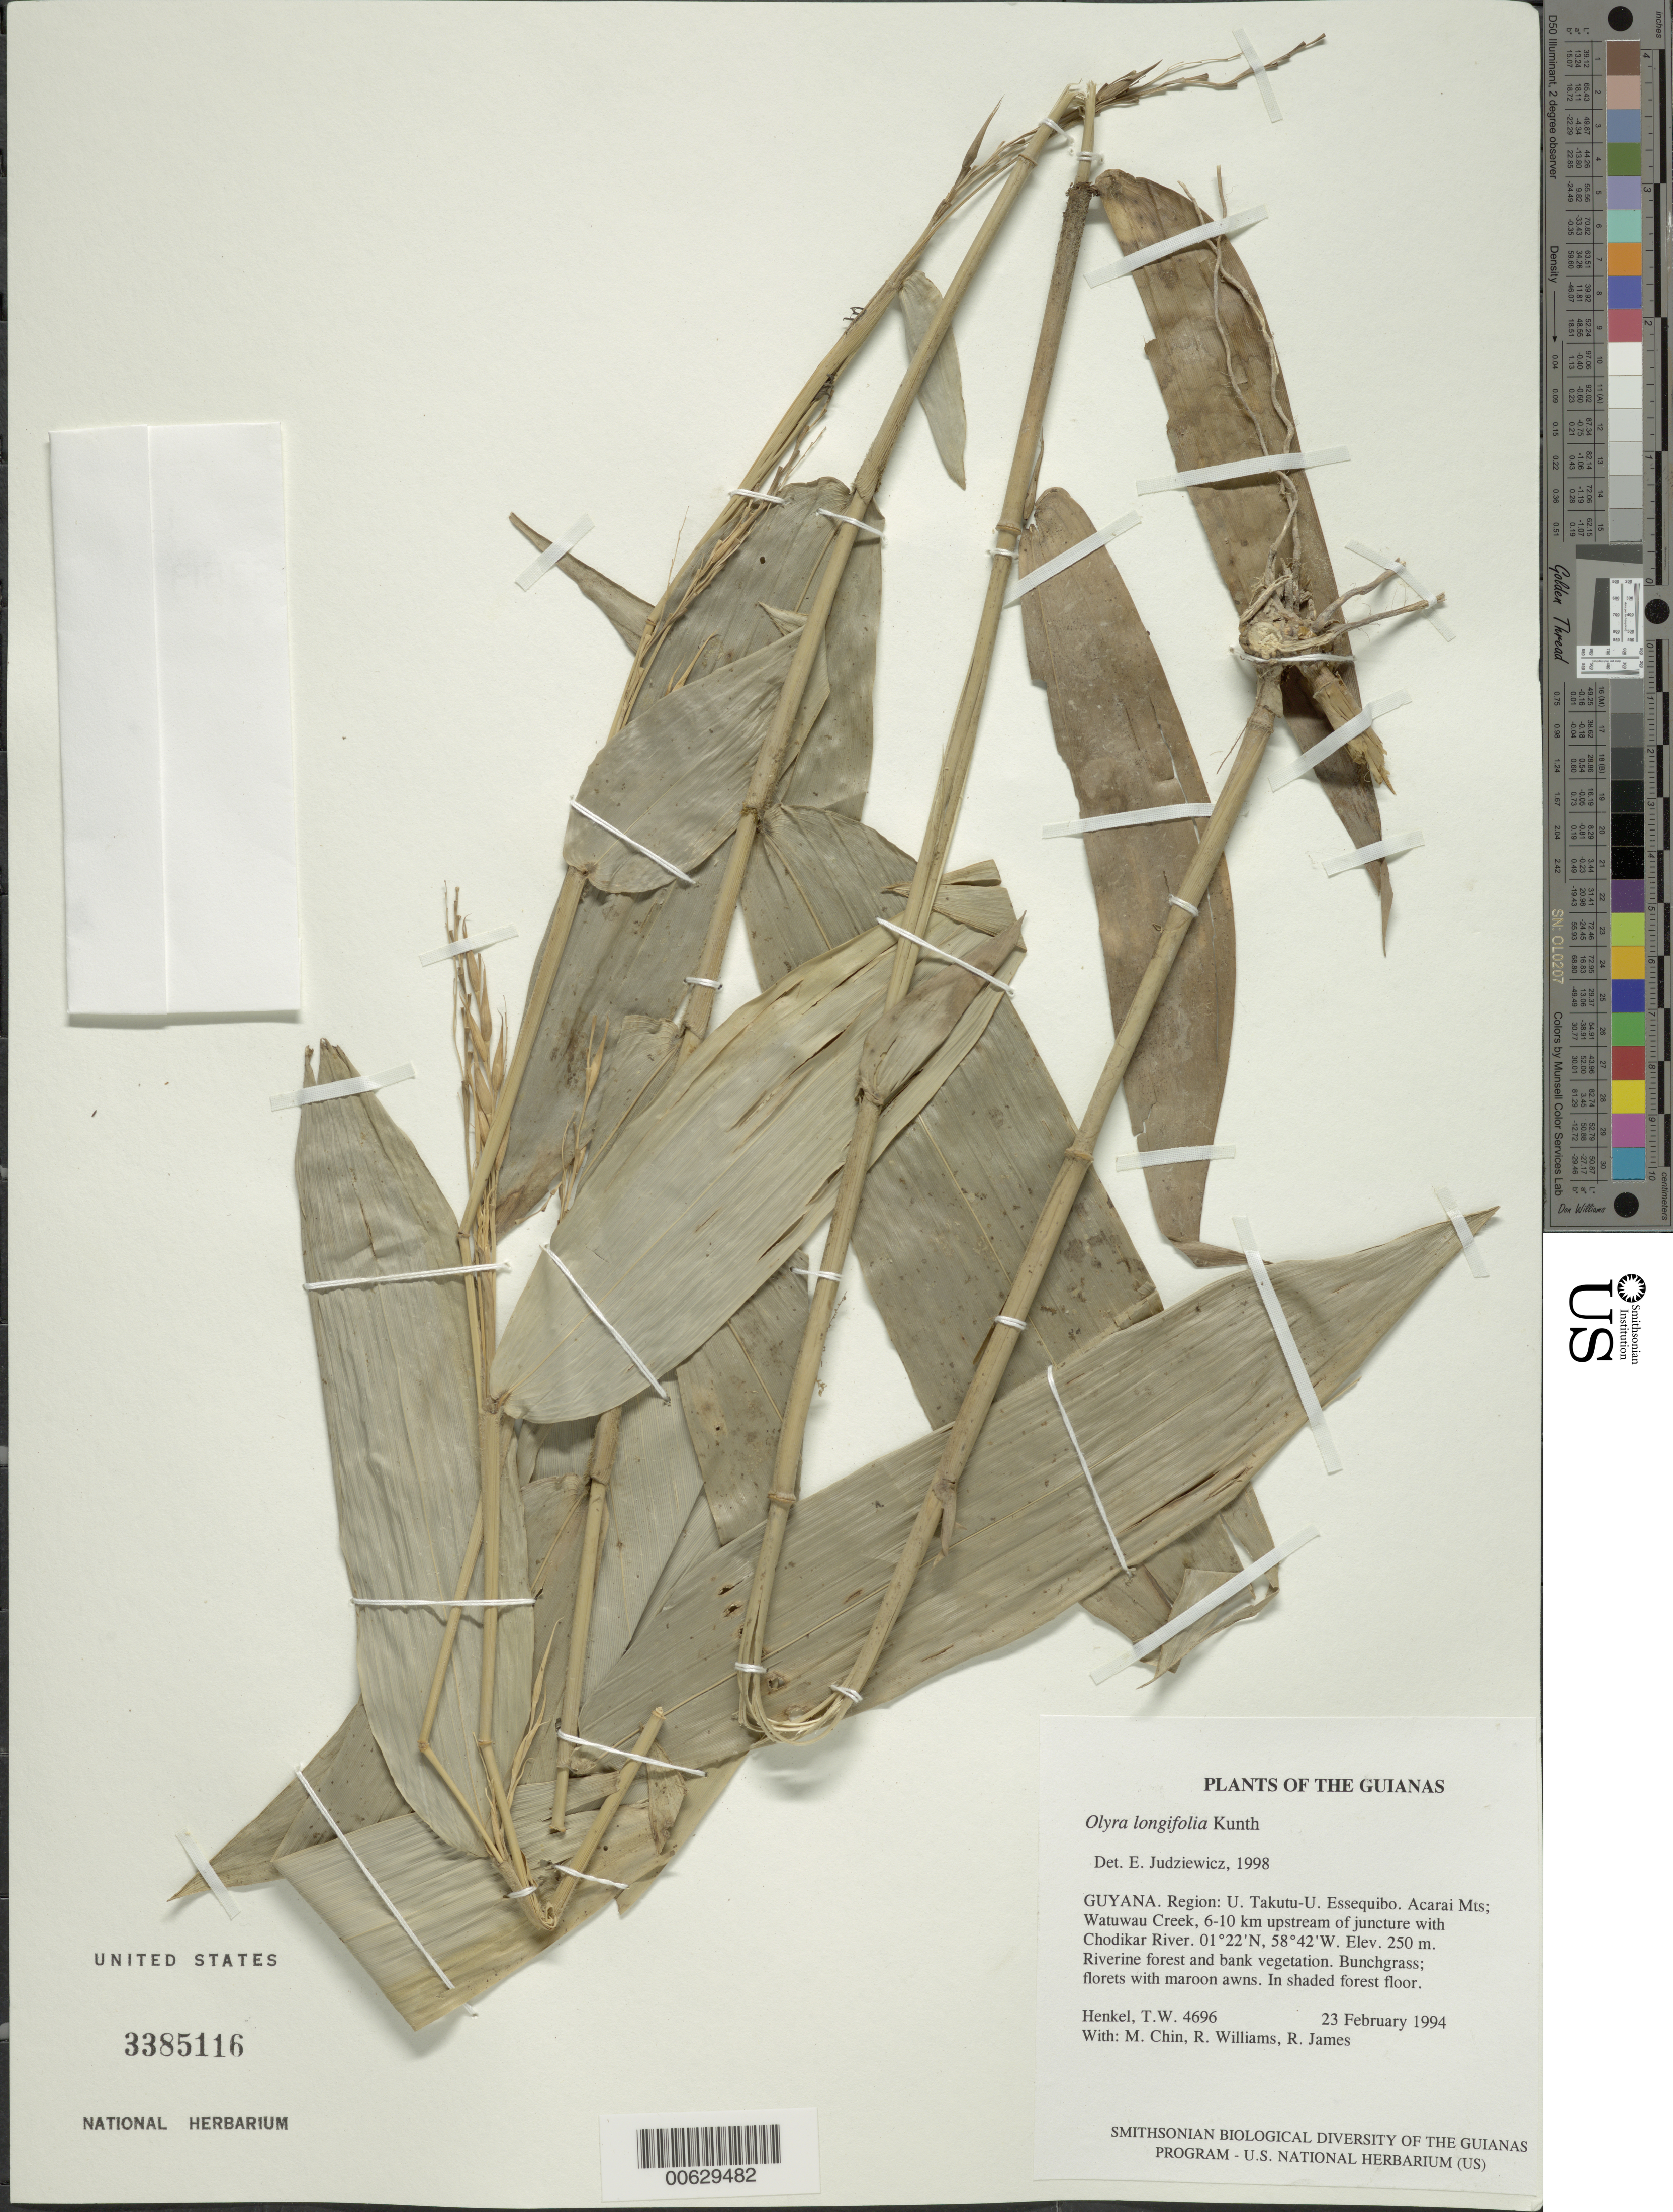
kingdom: Plantae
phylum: Tracheophyta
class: Liliopsida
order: Poales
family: Poaceae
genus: Olyra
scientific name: Olyra longifolia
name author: Kunth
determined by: Judziewicz, E. J.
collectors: T. Henkel, M. Chin, R. Williams & R. James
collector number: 4696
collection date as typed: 23 February 1994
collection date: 1994-02-23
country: Guyana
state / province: U. Takutu-U. Essequibo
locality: Acarai Mts; Watuwau Creek, 6-10 km upstream of juncture with Chodikar River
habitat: Riverine forest and bank vegetation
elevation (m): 250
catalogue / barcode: US 3385116